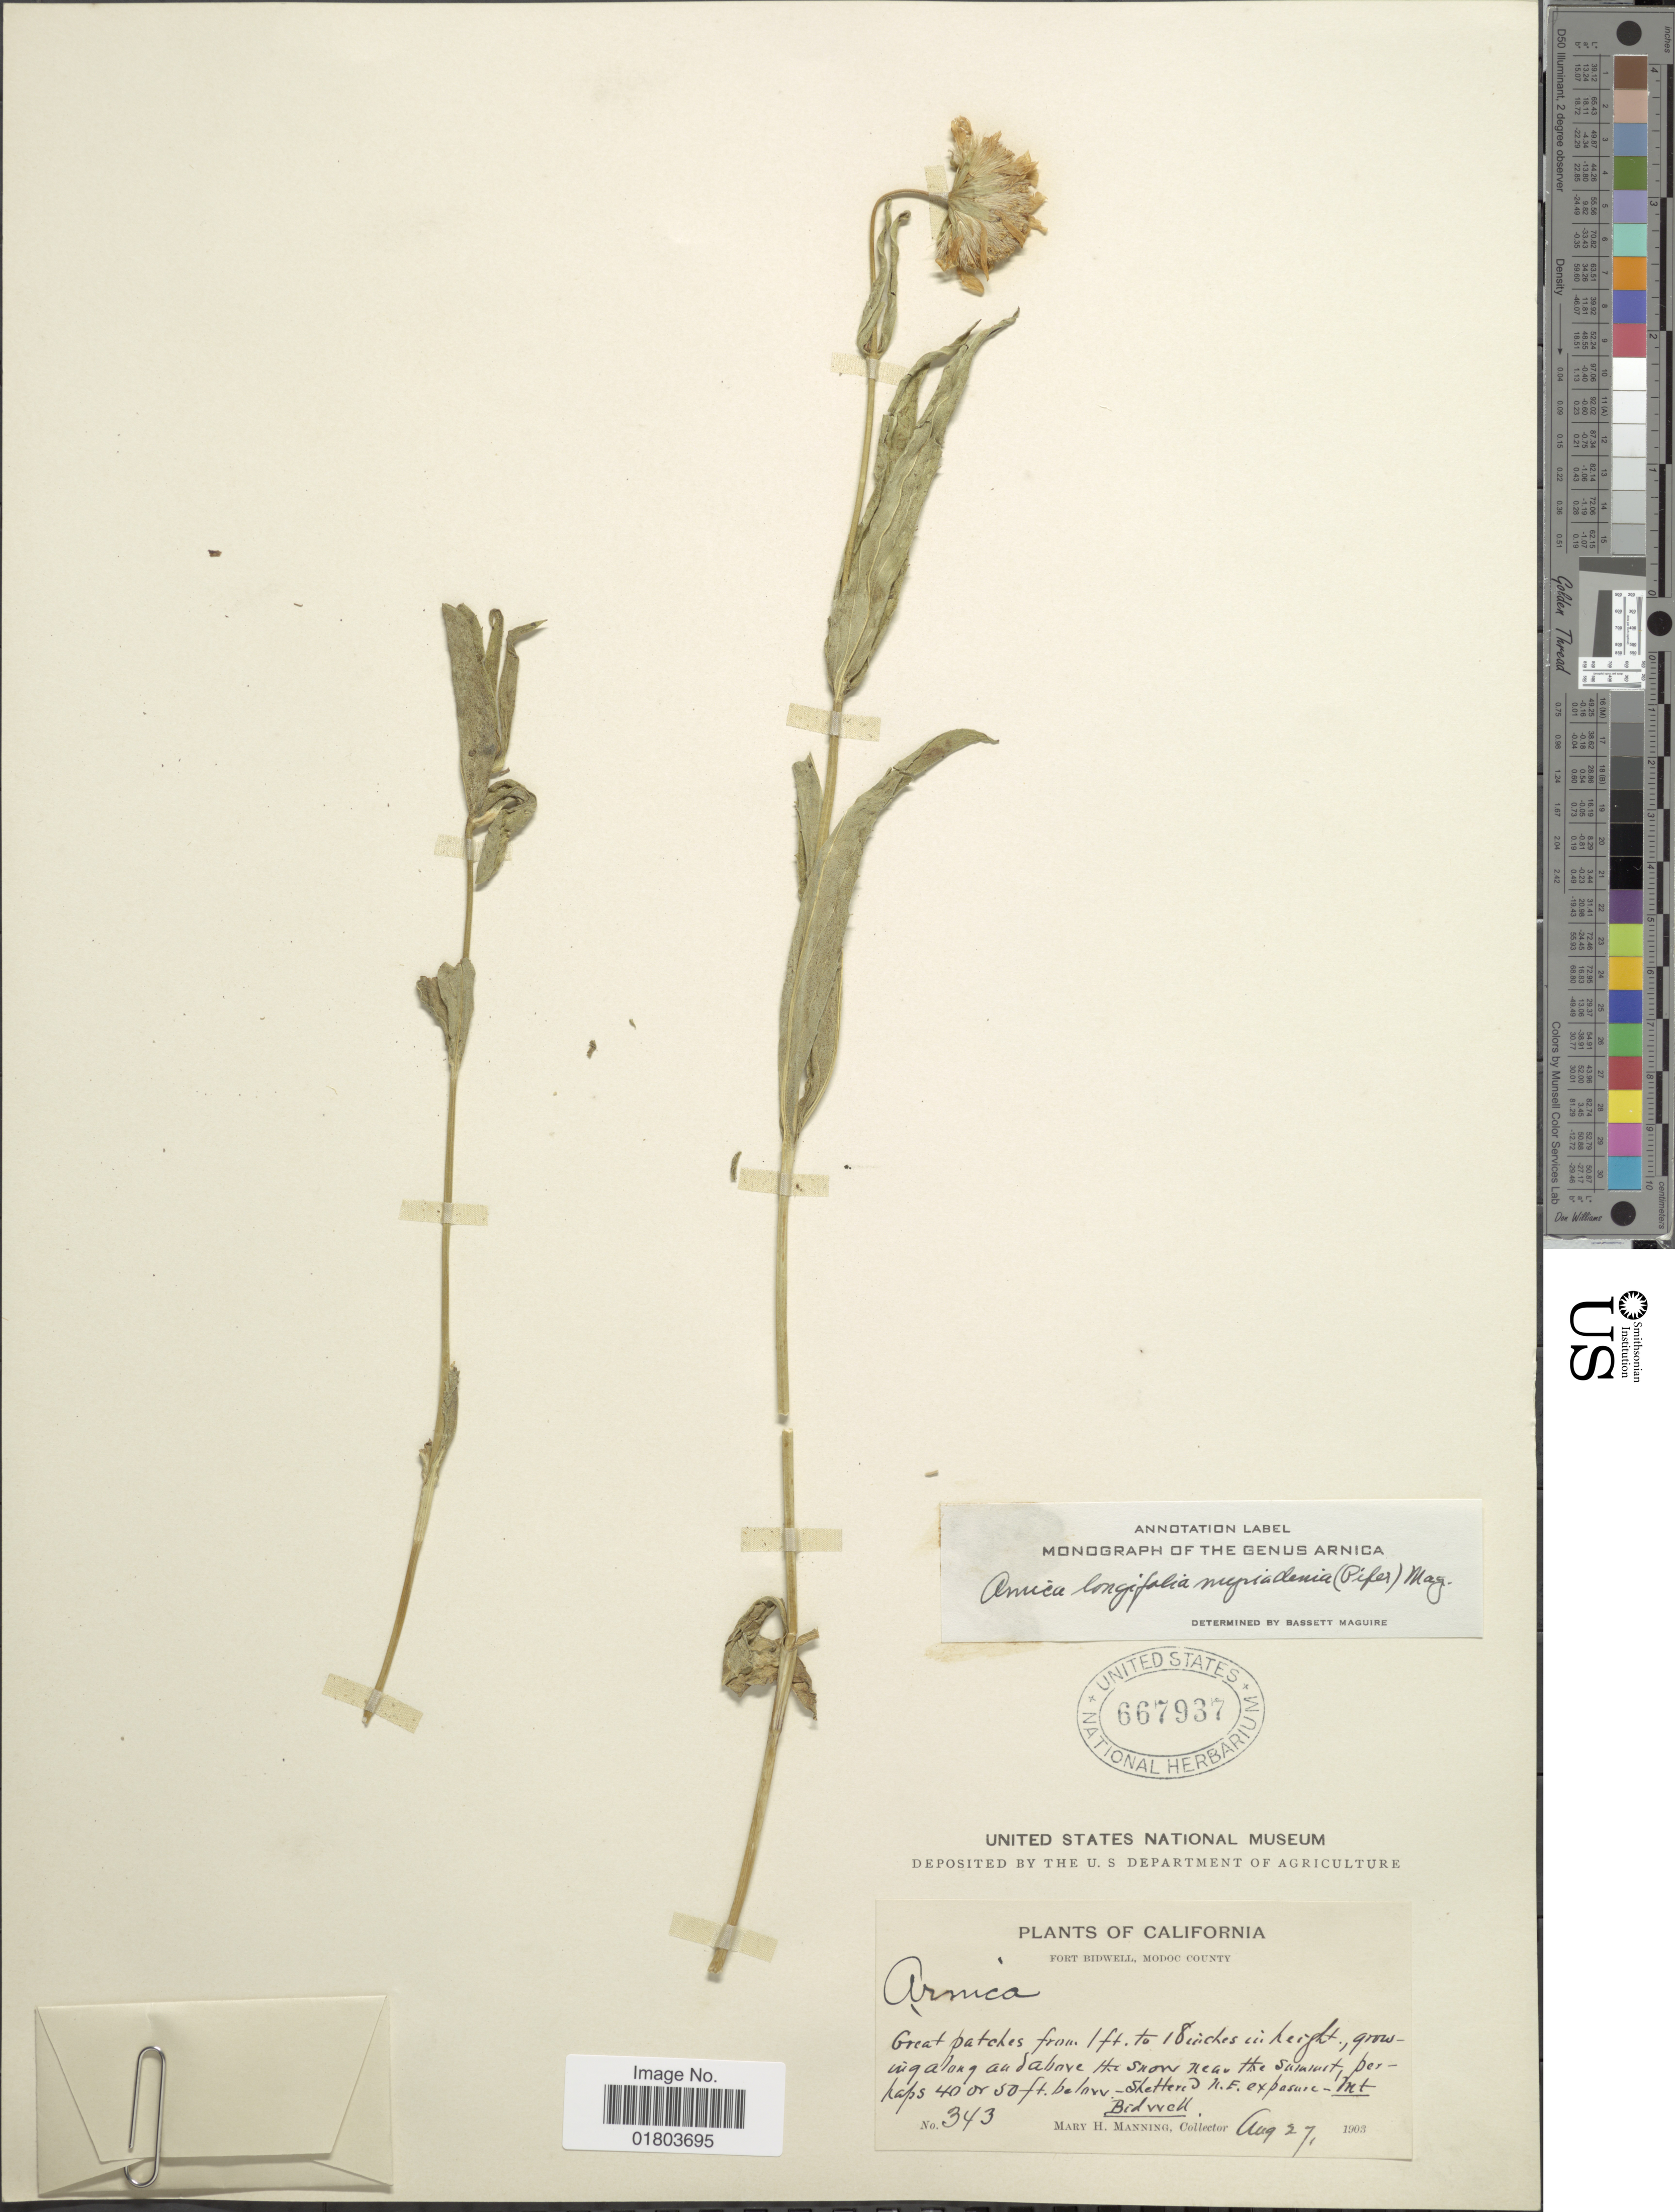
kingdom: Plantae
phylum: Tracheophyta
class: Magnoliopsida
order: Asterales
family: Asteraceae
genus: Arnica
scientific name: Arnica longifolia subsp. myriadenia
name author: (Piper) Maguire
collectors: M. Manning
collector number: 343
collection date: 1903-08-27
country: United States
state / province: California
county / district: Modoc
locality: Fort Bidwell, Modoc County; growing along and above the Snow near the summit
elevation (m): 12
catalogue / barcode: US 667937